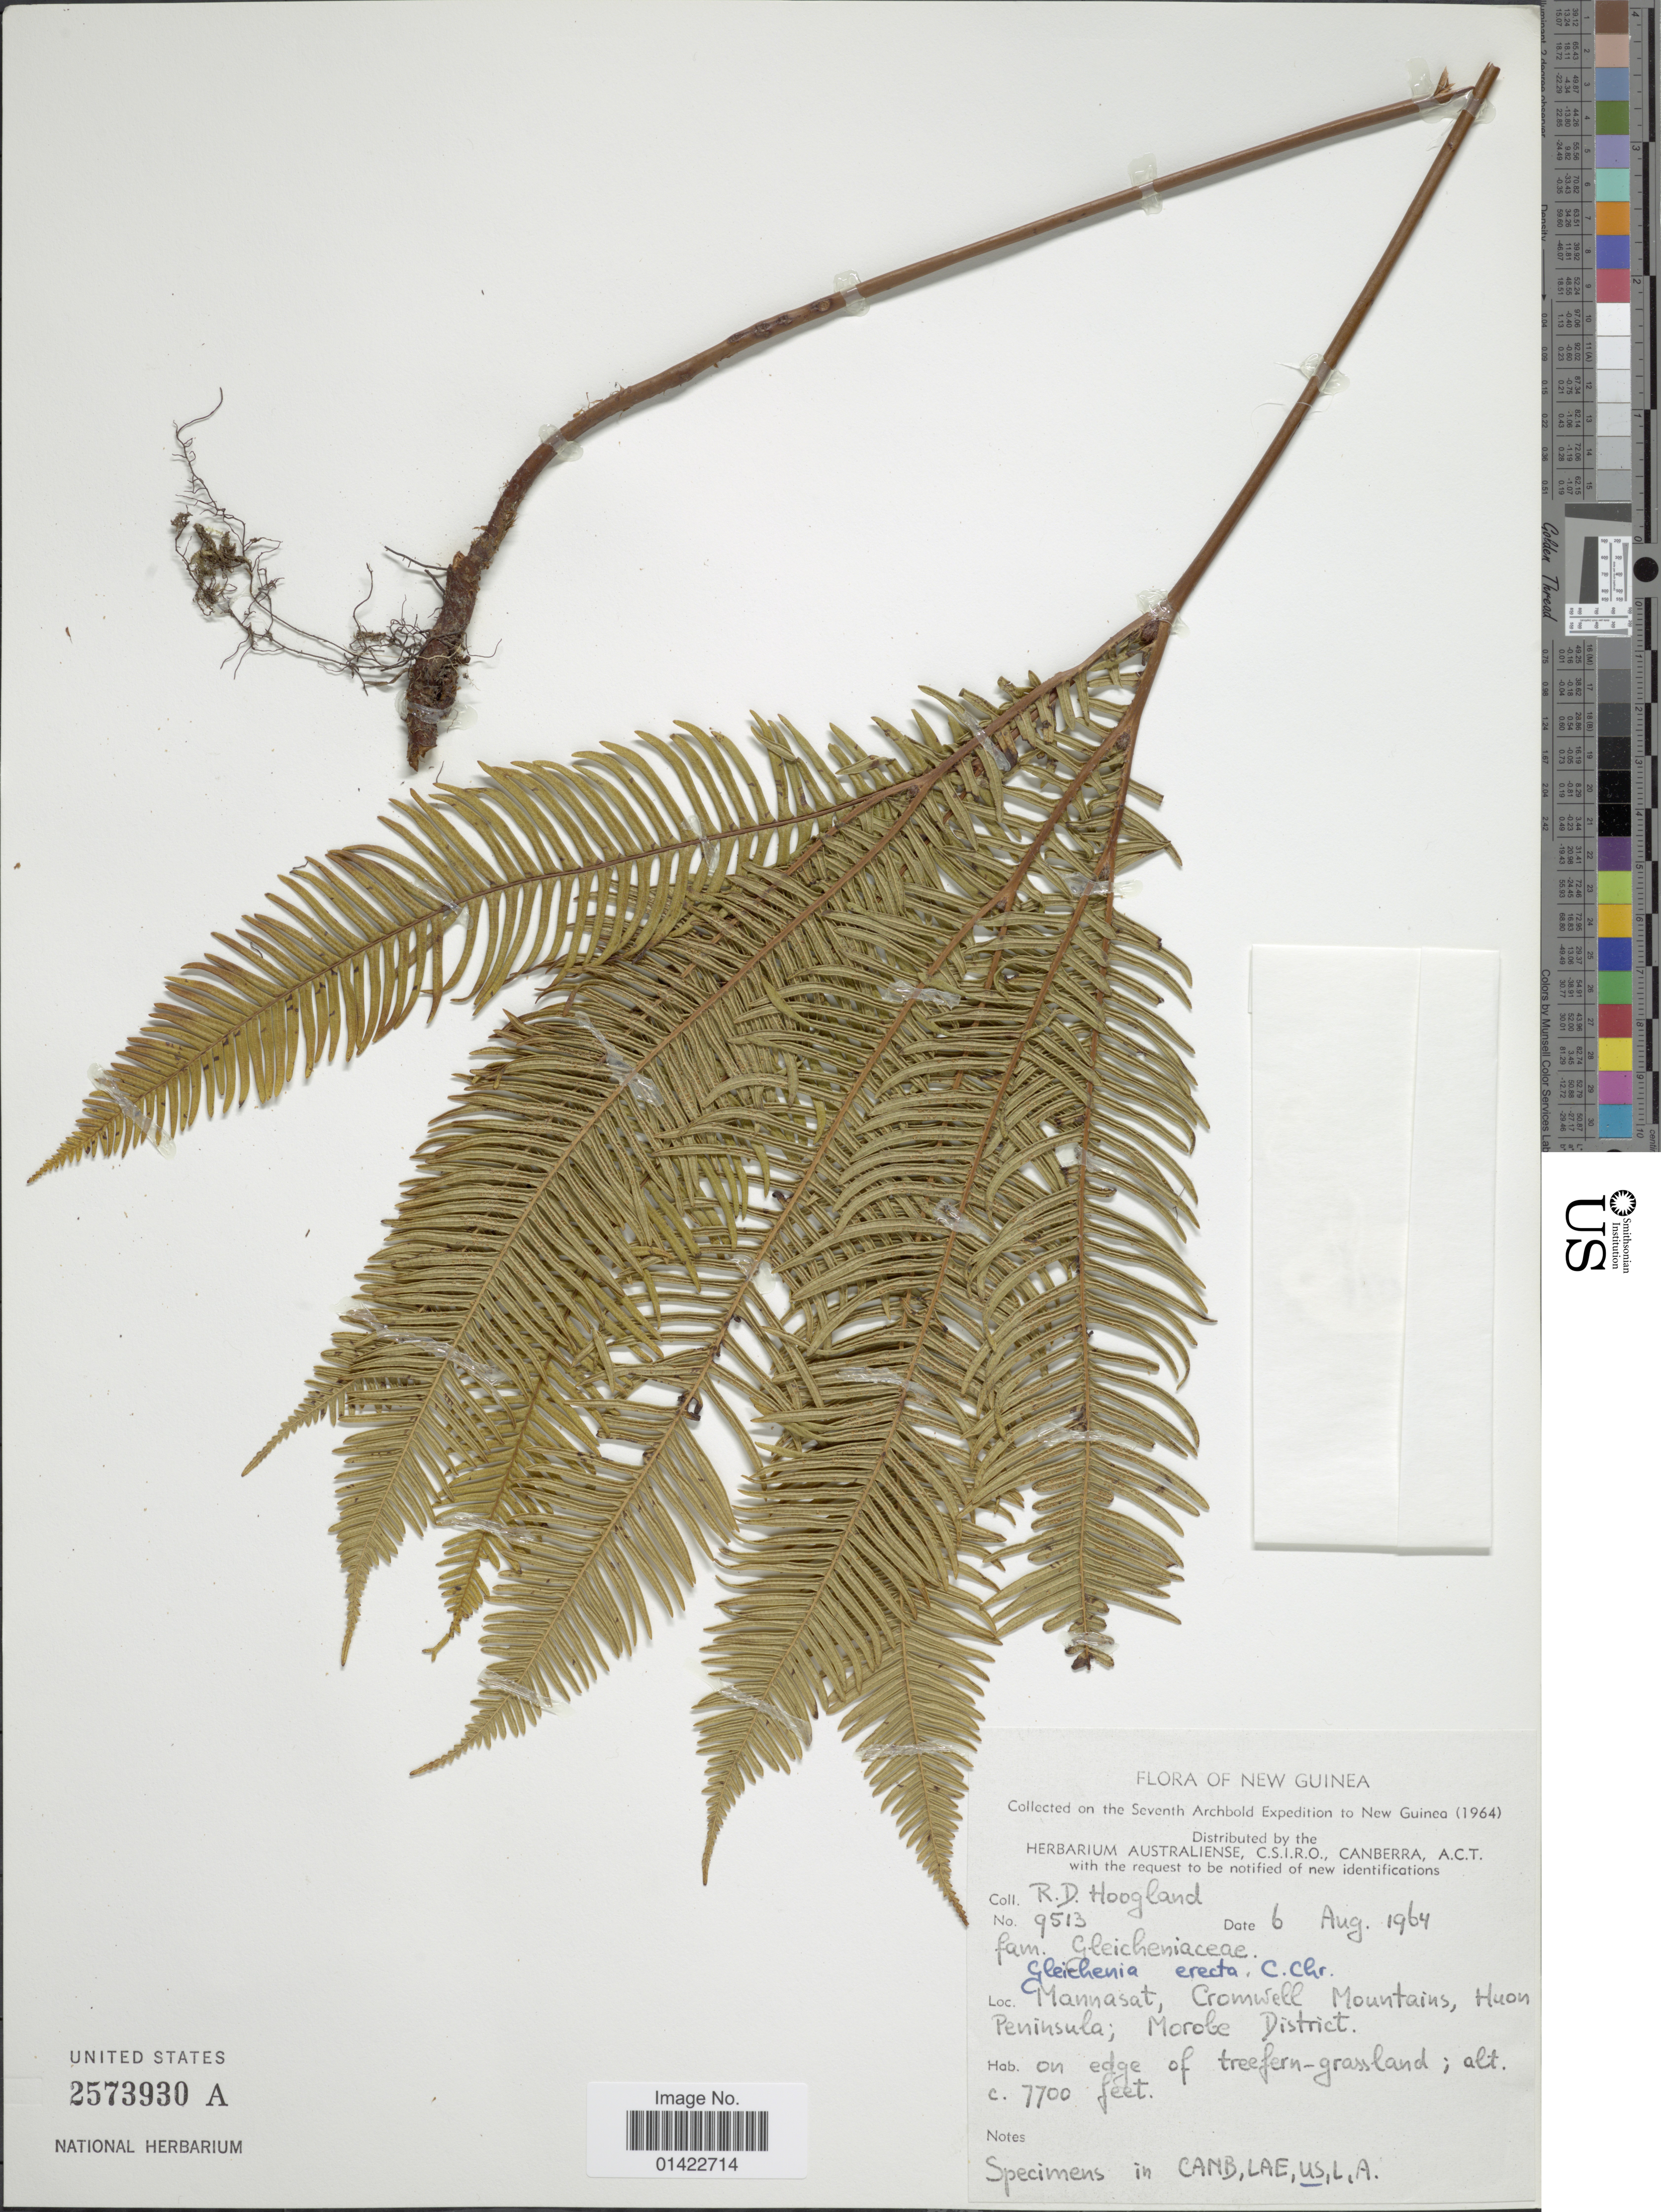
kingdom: Plantae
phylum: Tracheophyta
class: Polypodiopsida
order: Gleicheniales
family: Gleicheniaceae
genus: Sticherus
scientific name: Sticherus erectus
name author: (C. Chr.) Copel.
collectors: R. D. Hoogland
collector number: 9513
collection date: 1964-08-06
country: Papua New Guinea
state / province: Morobe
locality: New Guinea. Mannasat, Cromwell Mountains, Huon Peninsula.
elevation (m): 2347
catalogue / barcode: US 2573930A